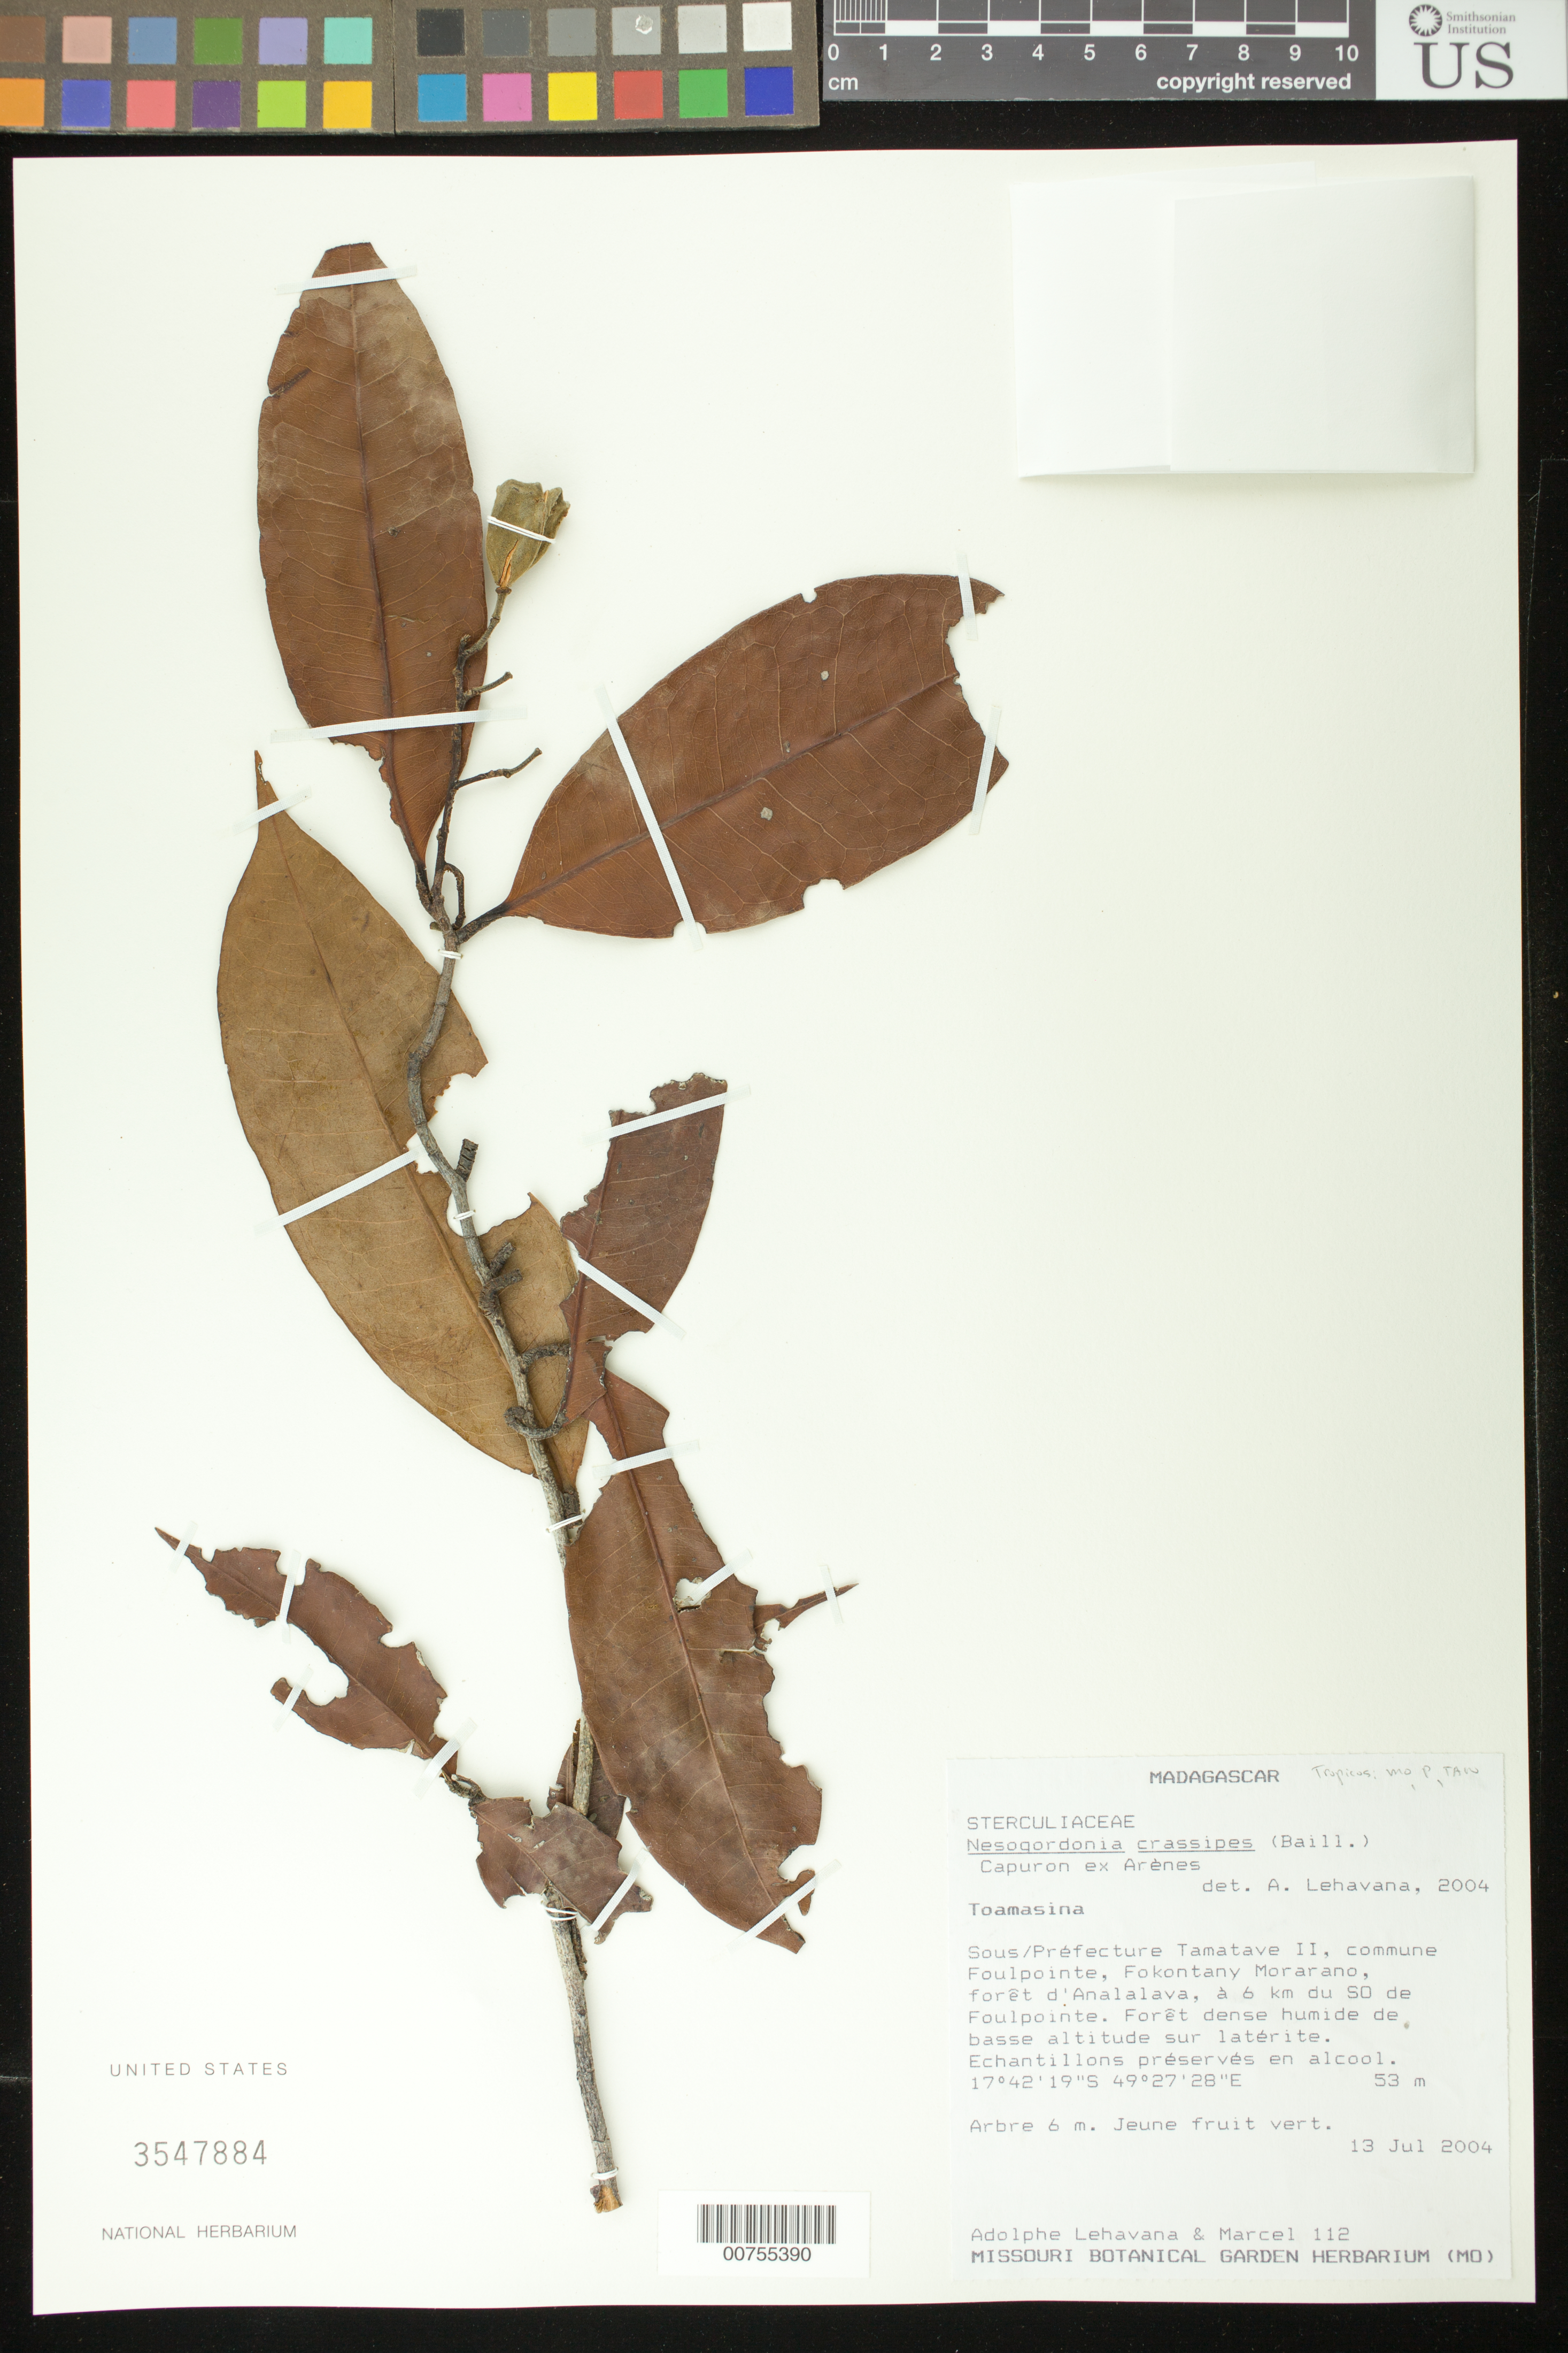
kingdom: Plantae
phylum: Tracheophyta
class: Magnoliopsida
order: Malvales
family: Malvaceae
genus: Nesogordonia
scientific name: Nesogordonia crassipes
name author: (Baill.) Capuron ex Arènes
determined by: Lehavana, Adolphe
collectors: A. Lehavana & Marcel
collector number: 112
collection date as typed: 13 Jul 2004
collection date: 2004-07-13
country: Madagascar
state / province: Atsinanana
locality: Sous/Préfecture Tamatave II, commune Foulpointe, Fokontany Morarano, forêt d'Analalava à 6 km du SO de Foulpointe.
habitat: Forêt dense humide de basse altitude sur latérite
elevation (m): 53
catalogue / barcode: US 3547884